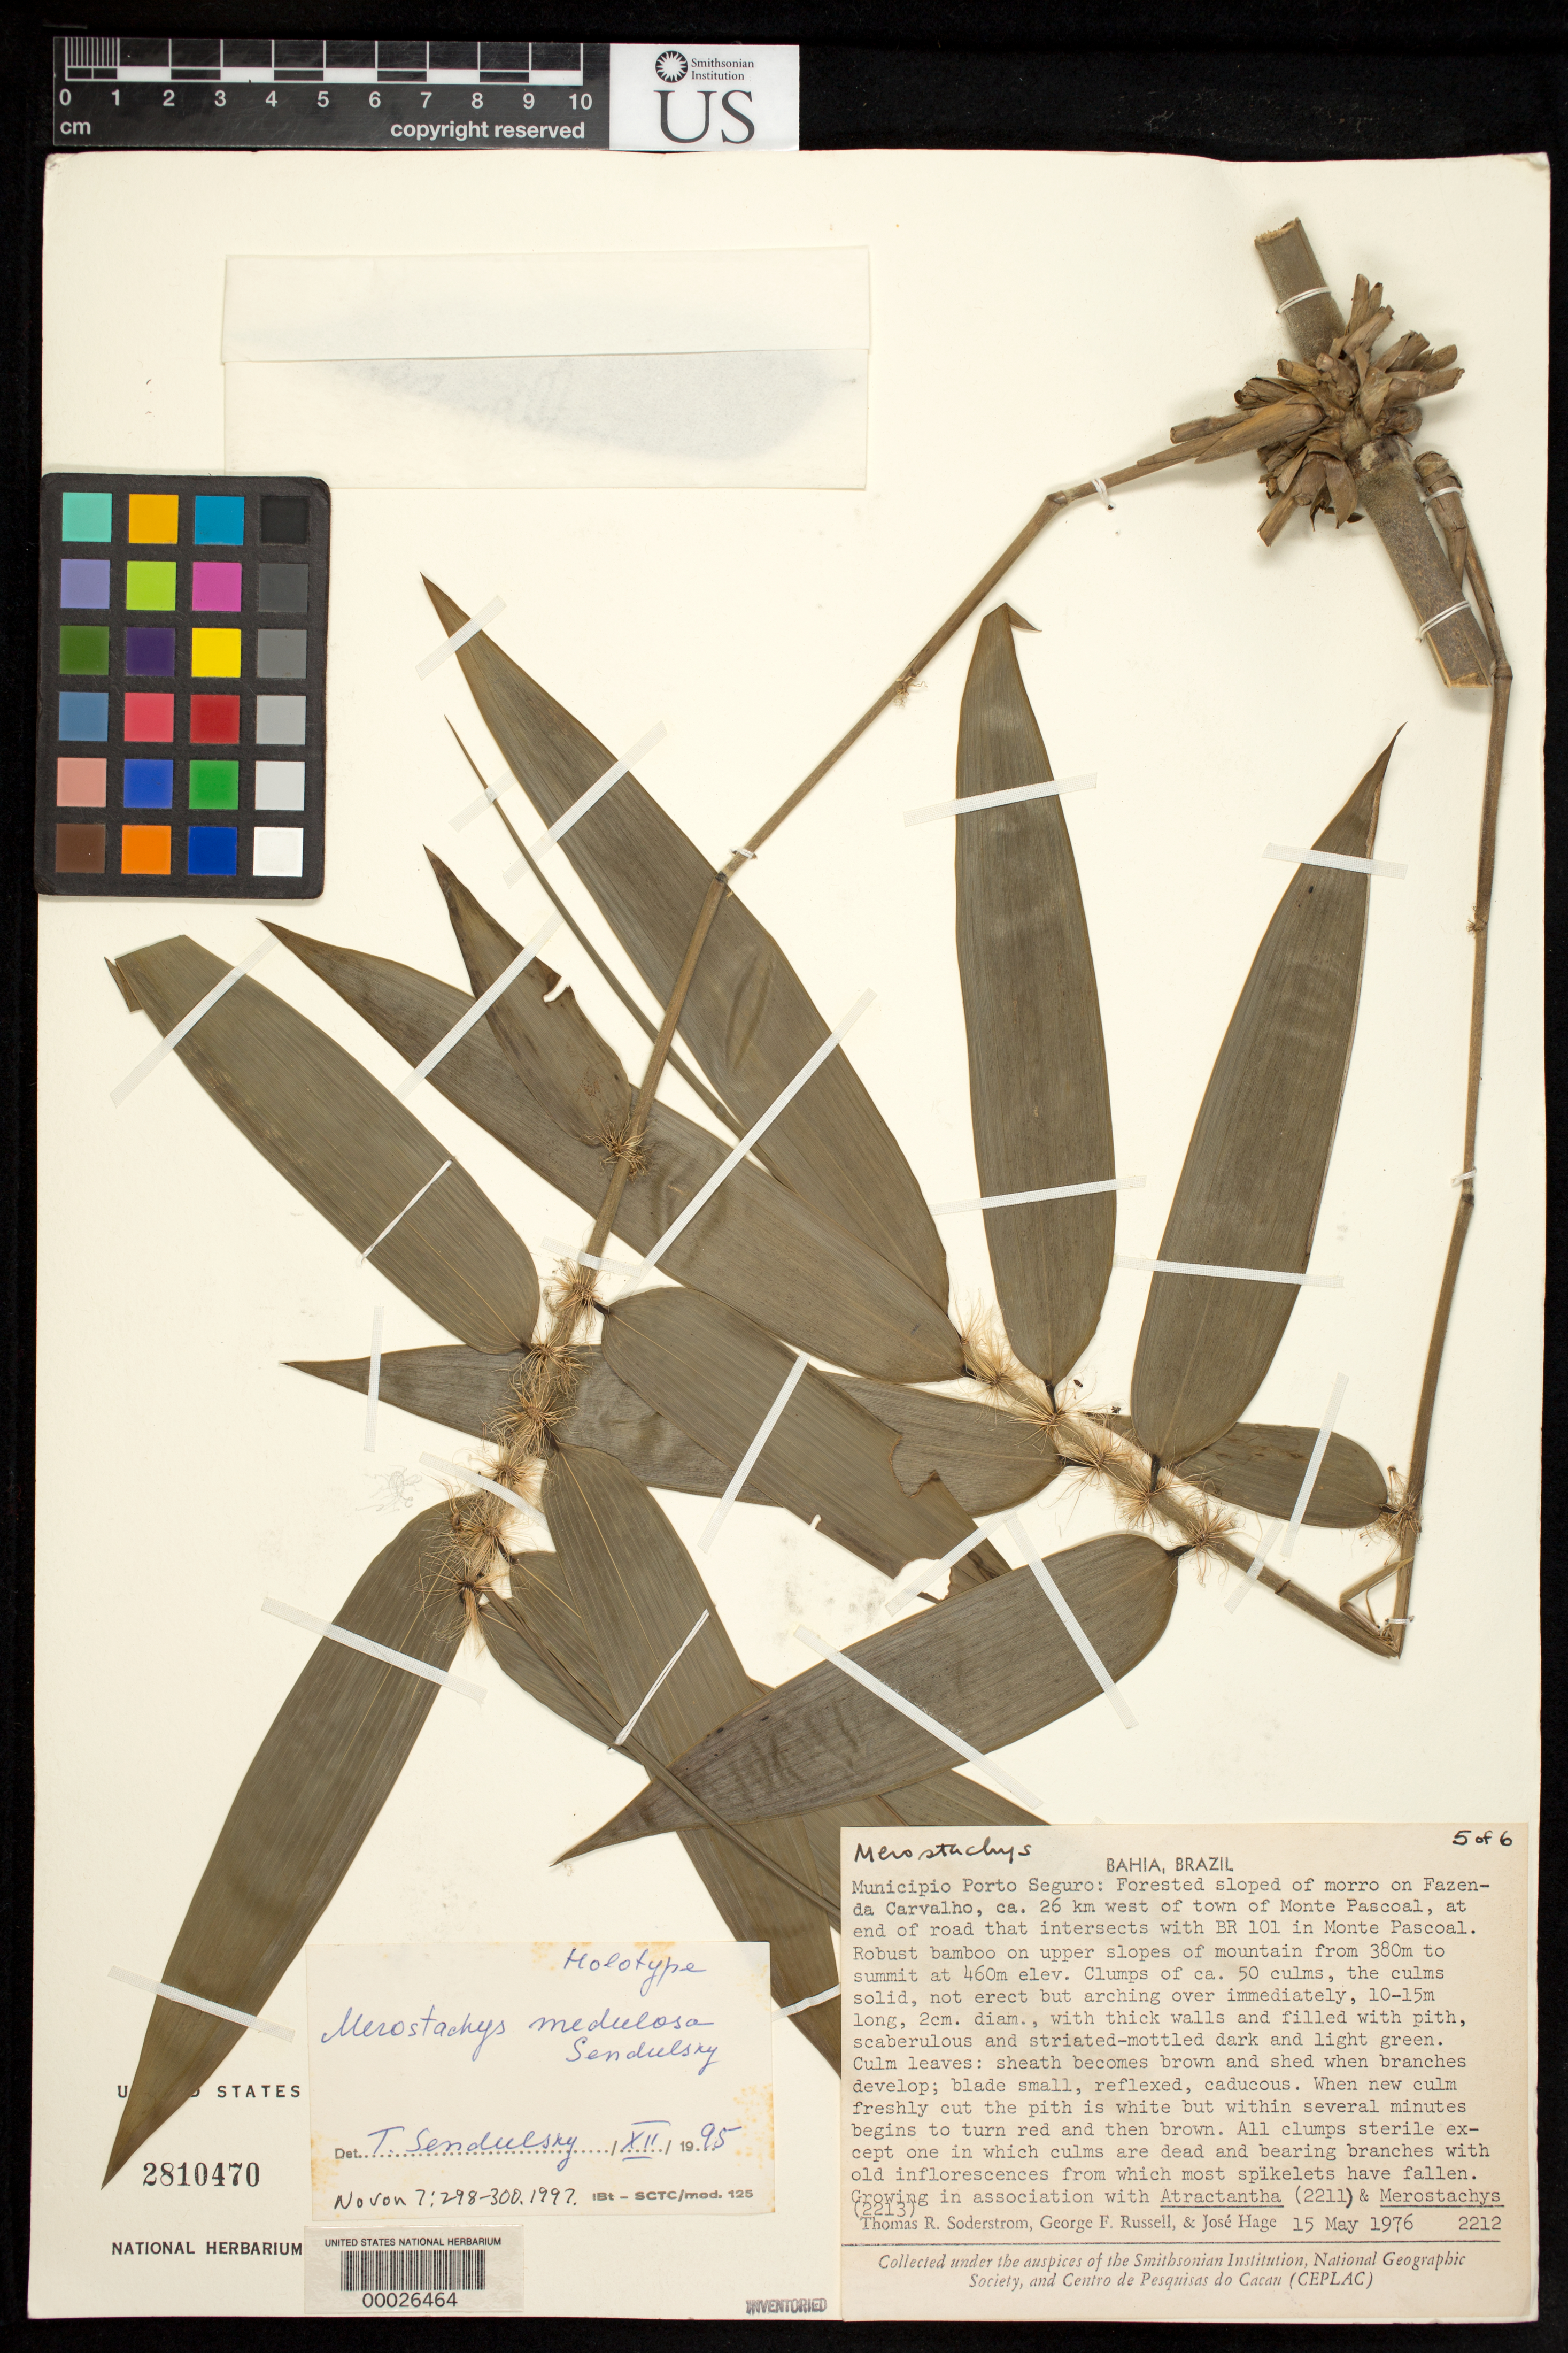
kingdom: Plantae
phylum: Tracheophyta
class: Liliopsida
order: Poales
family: Poaceae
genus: Merostachys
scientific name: Merostachys medullosa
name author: Send.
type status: Holotype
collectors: T. R. Soderstrom, G. Russell & J. Hage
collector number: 2212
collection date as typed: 15 May 1976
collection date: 1976-05-15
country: Brazil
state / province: Bahia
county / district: Pôrto Seguro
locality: Fazenda carvalho, monte pascoal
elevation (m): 380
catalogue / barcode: US 2810470